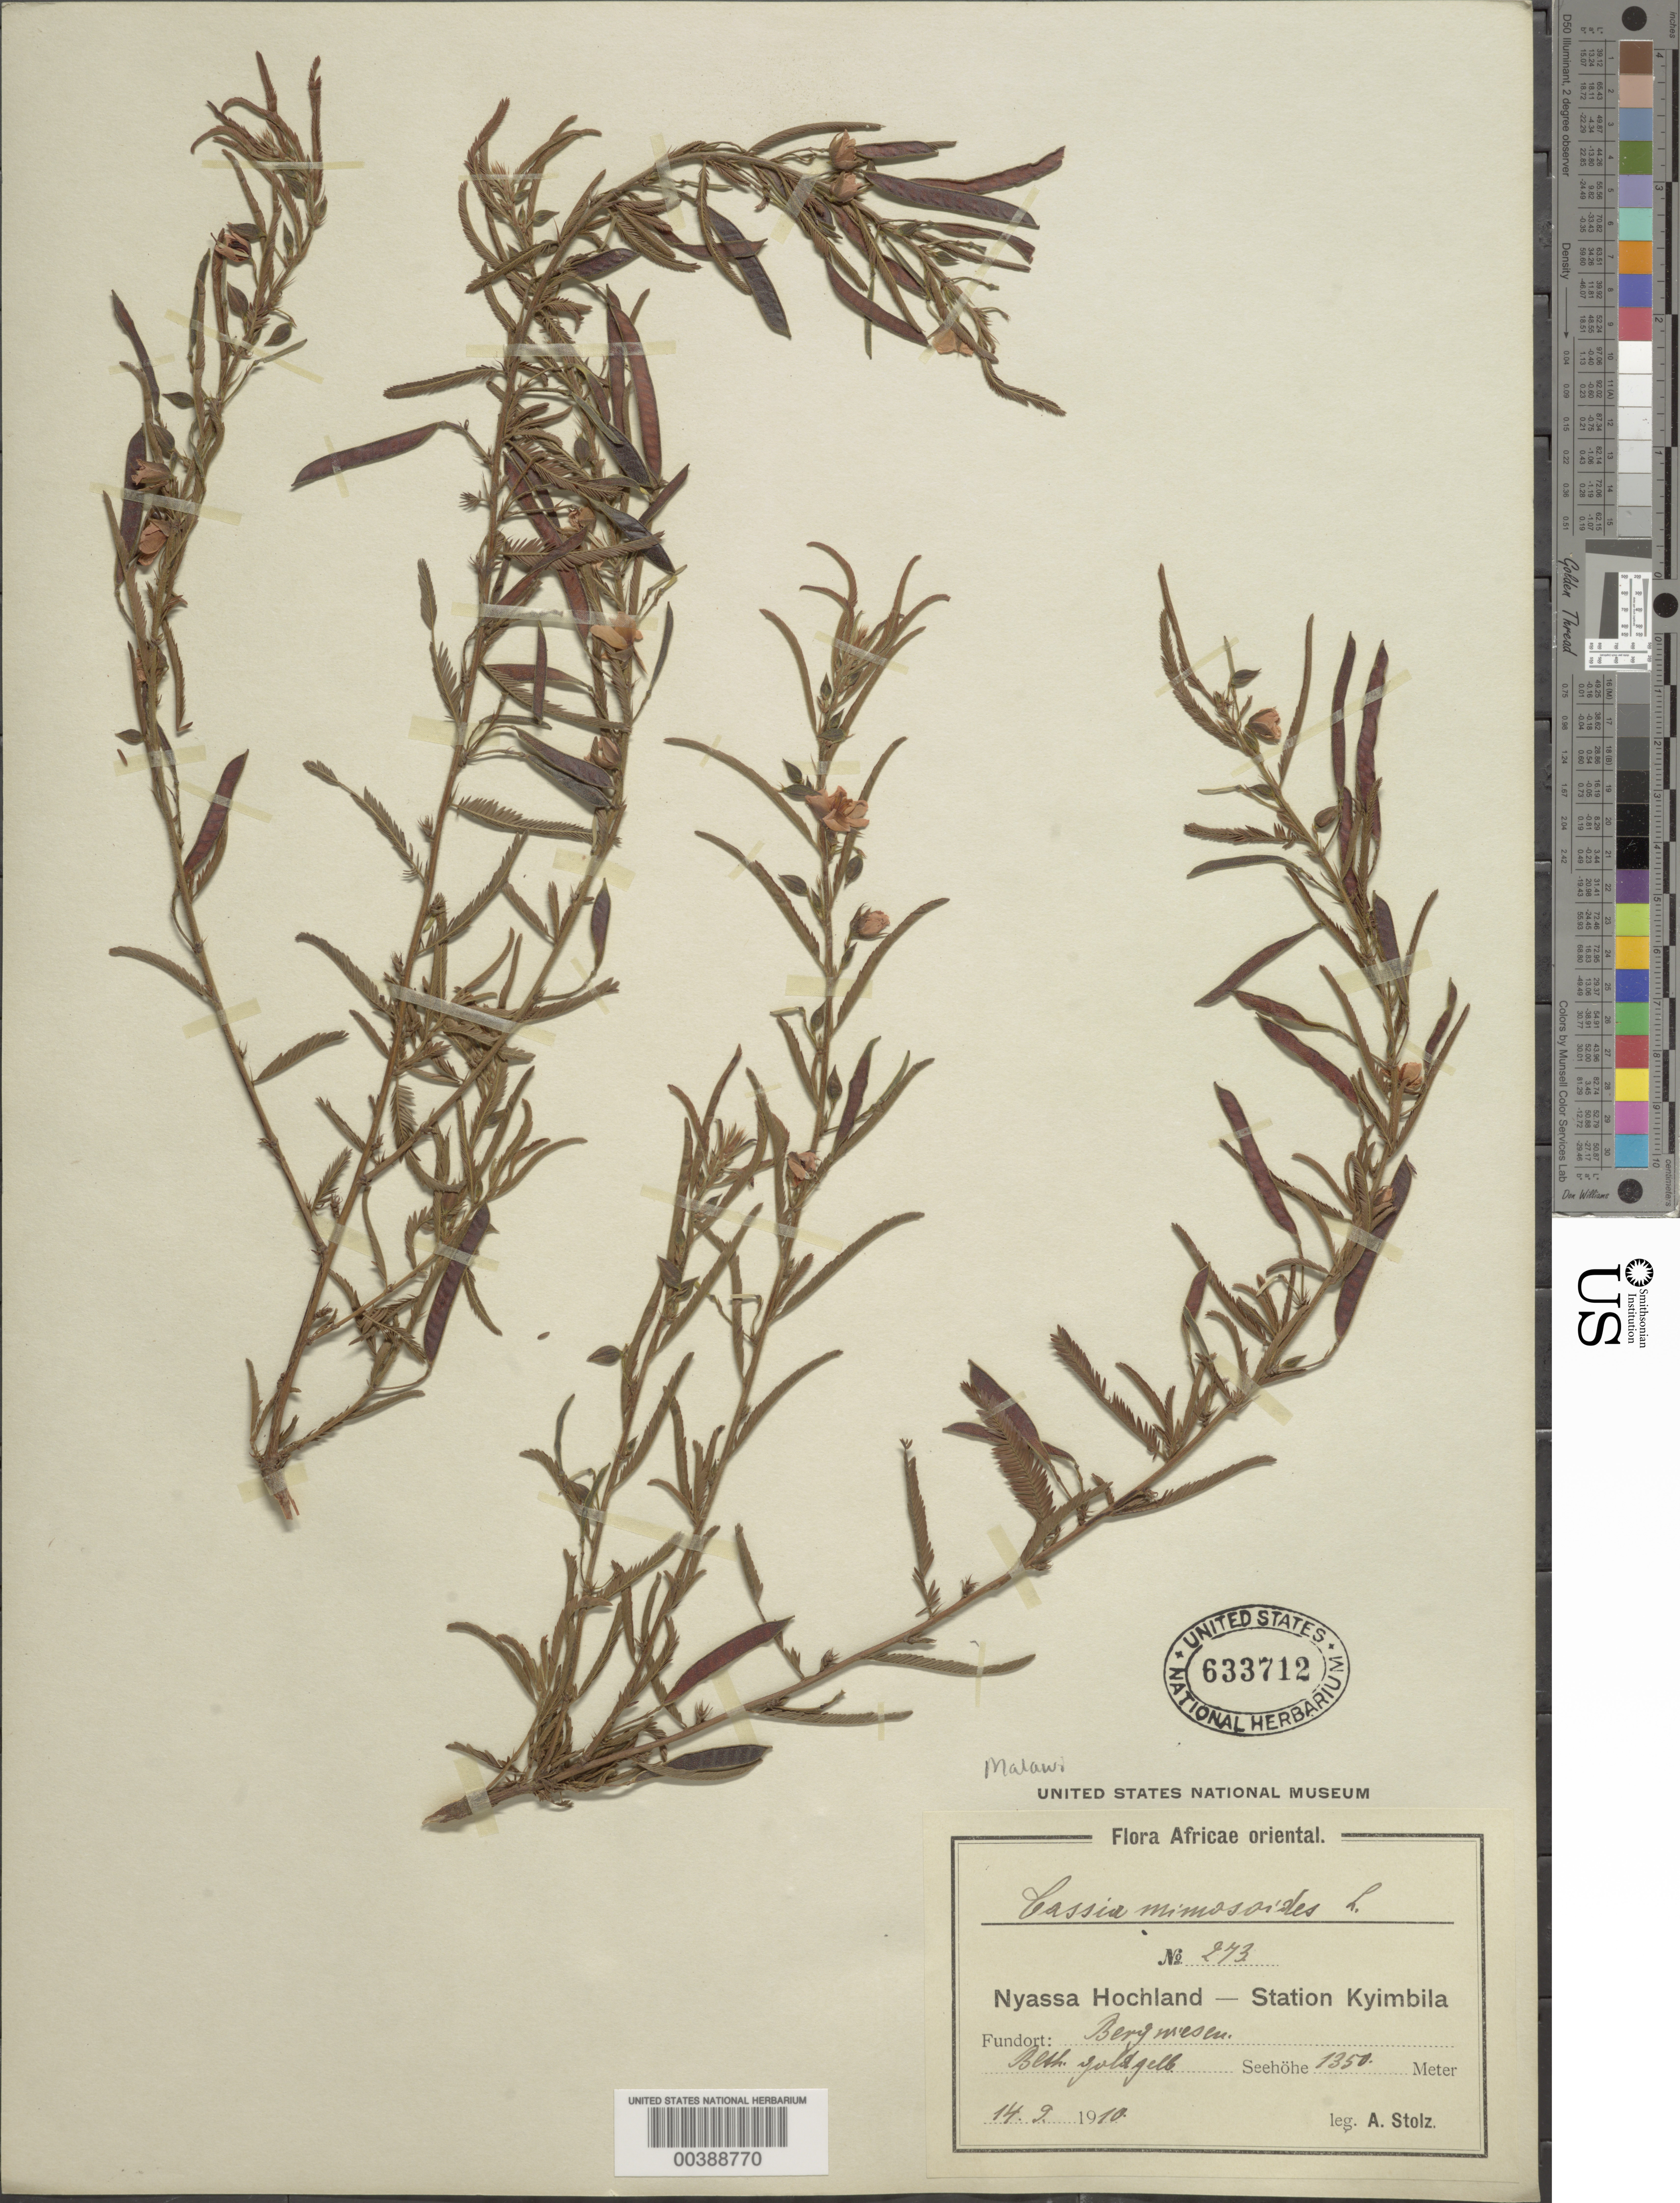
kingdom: Plantae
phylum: Tracheophyta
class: Magnoliopsida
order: Fabales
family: Fabaceae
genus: Chamaecrista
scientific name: Chamaecrista mimosoides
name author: (L.) Greene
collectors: A. Stolz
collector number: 273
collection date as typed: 14 Sep 1910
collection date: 1910-09-14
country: Tanzania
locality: Nyassa hochland; station kyimbila; bergmessen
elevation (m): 1350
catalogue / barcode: US 633712